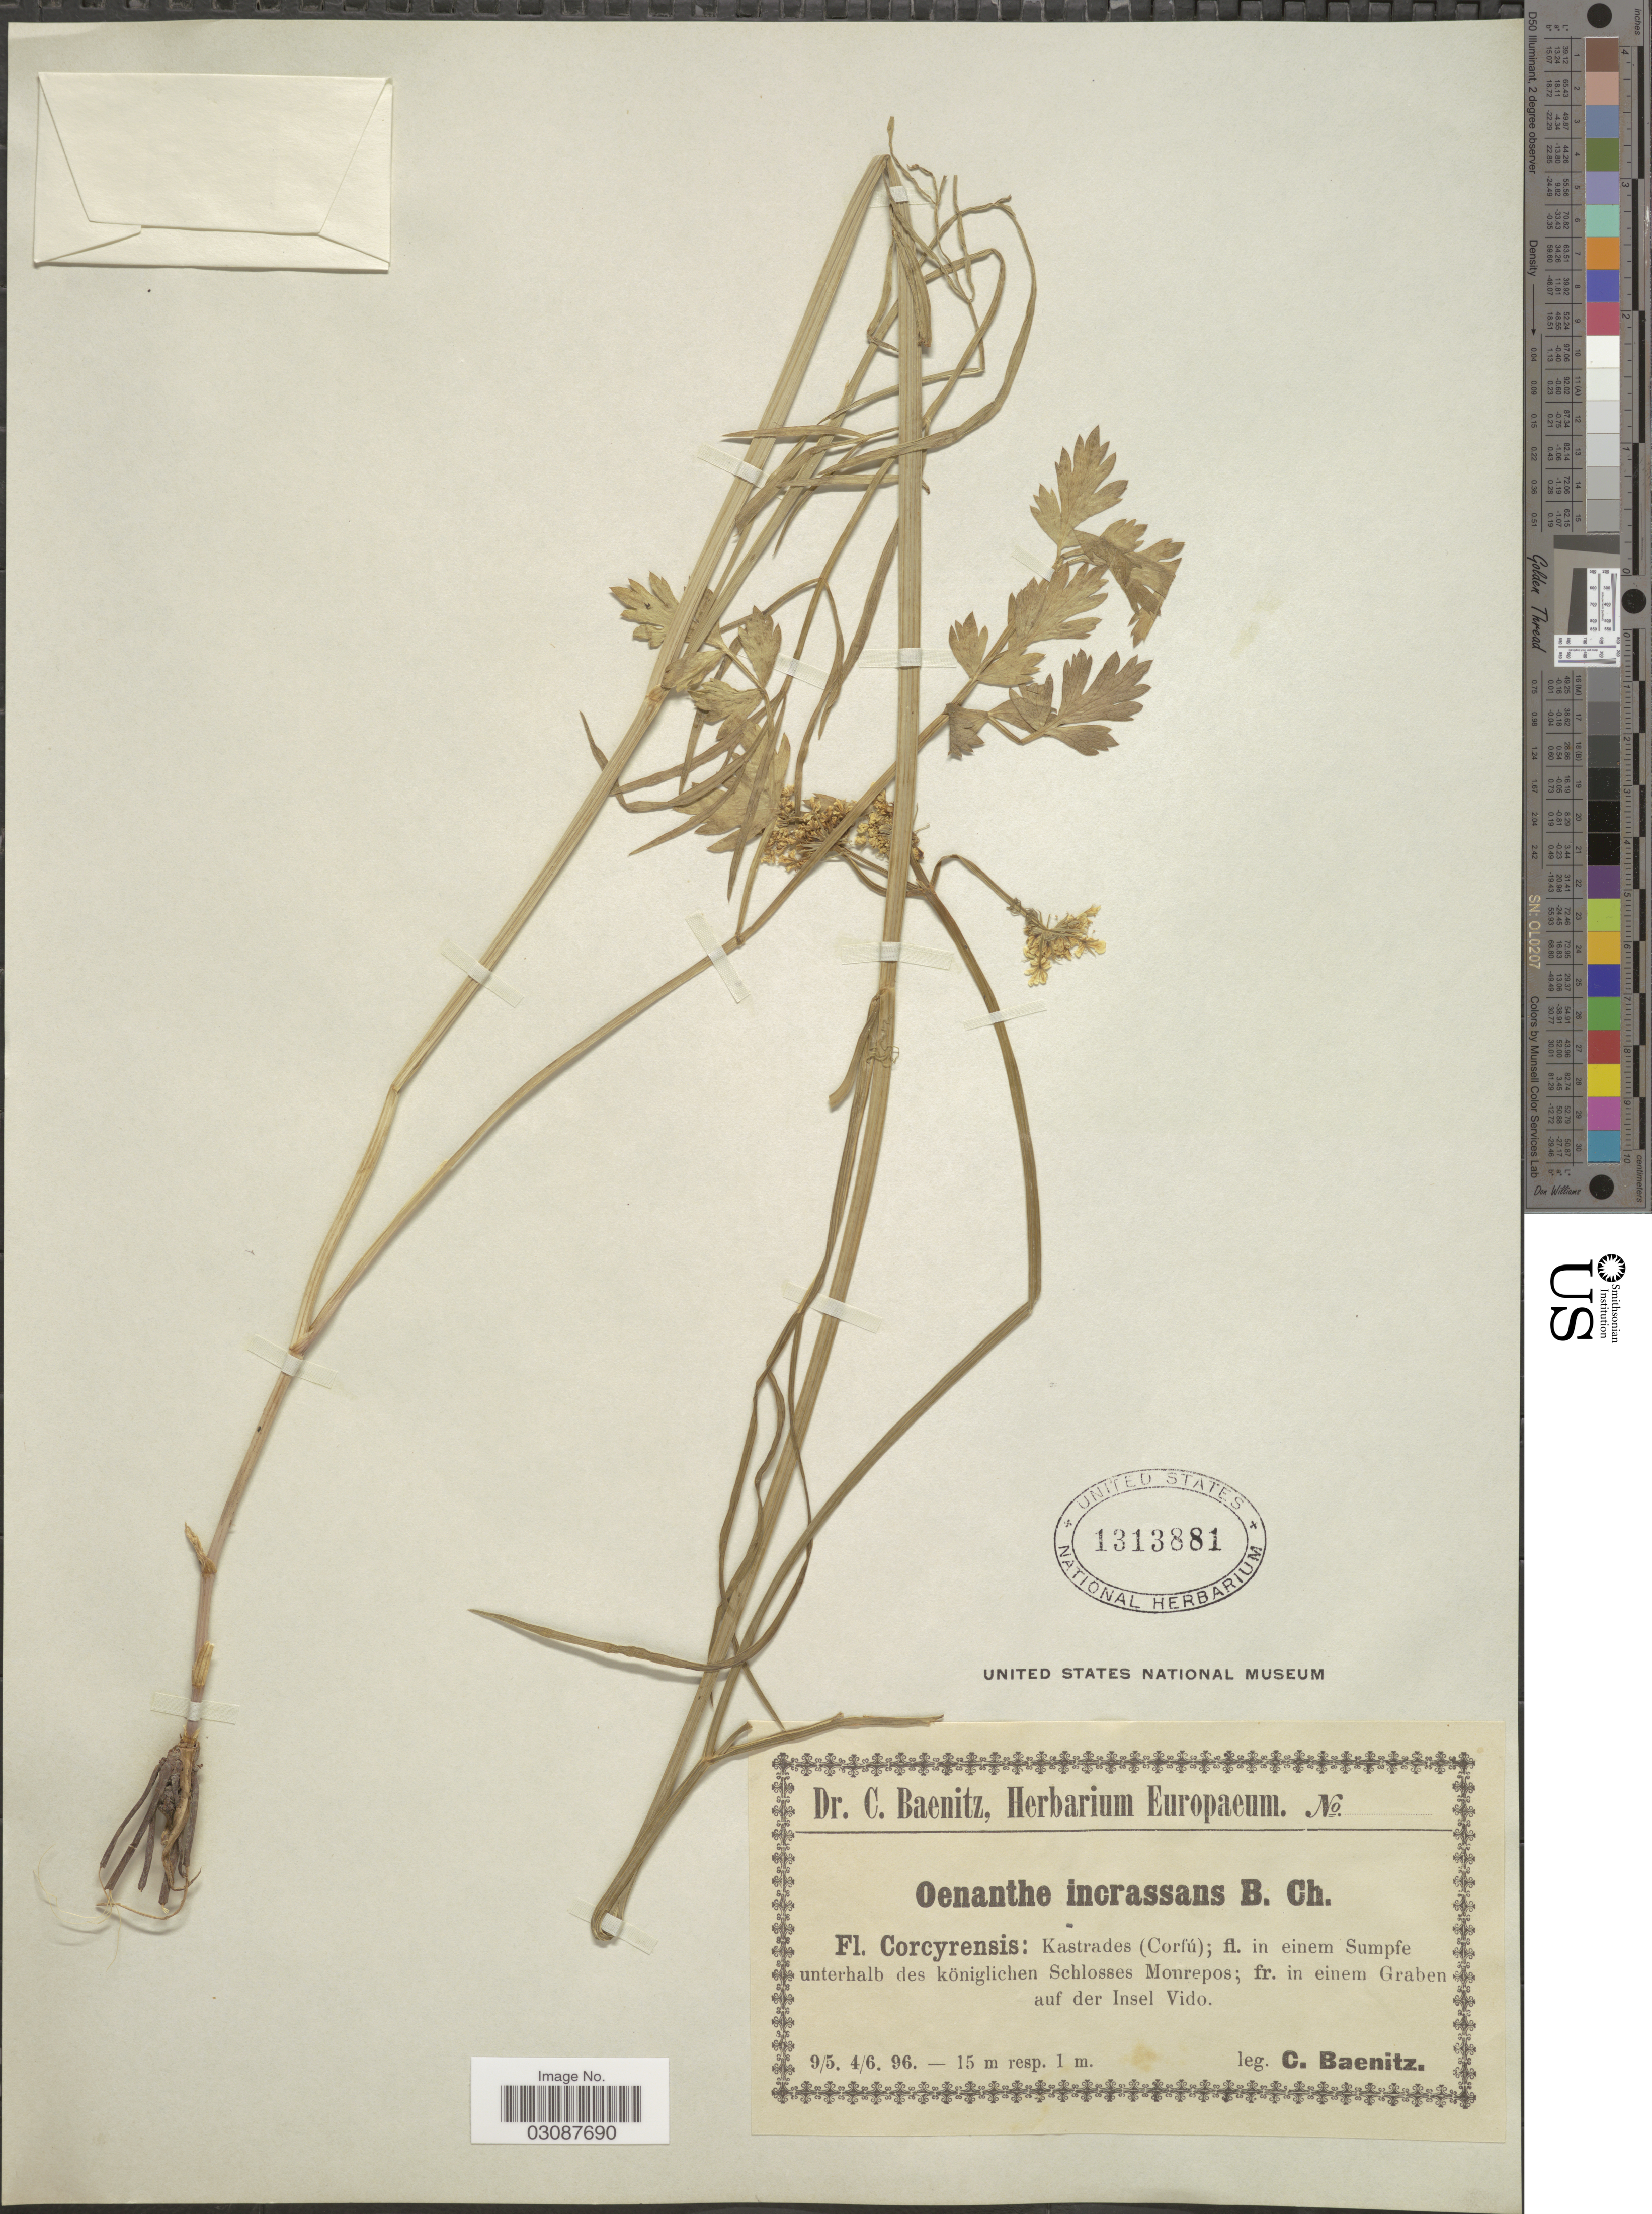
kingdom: Plantae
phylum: Tracheophyta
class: Magnoliopsida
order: Apiales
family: Apiaceae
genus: Oenanthe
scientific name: Oenanthe incrassans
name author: Bory & Chaub.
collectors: C. G. Baenitz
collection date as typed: Transcribed d/m/y: 9/5/96 to 4/6/96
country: Greece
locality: Europaeum, Fl. Corcyrensis: Kastrades (Corfú); fl. in einem Sumpfe unterhalb des königlichen Schlosses Monrepos; fr. in einem Graben auf der Insel Vido.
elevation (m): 15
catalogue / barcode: US 1313881